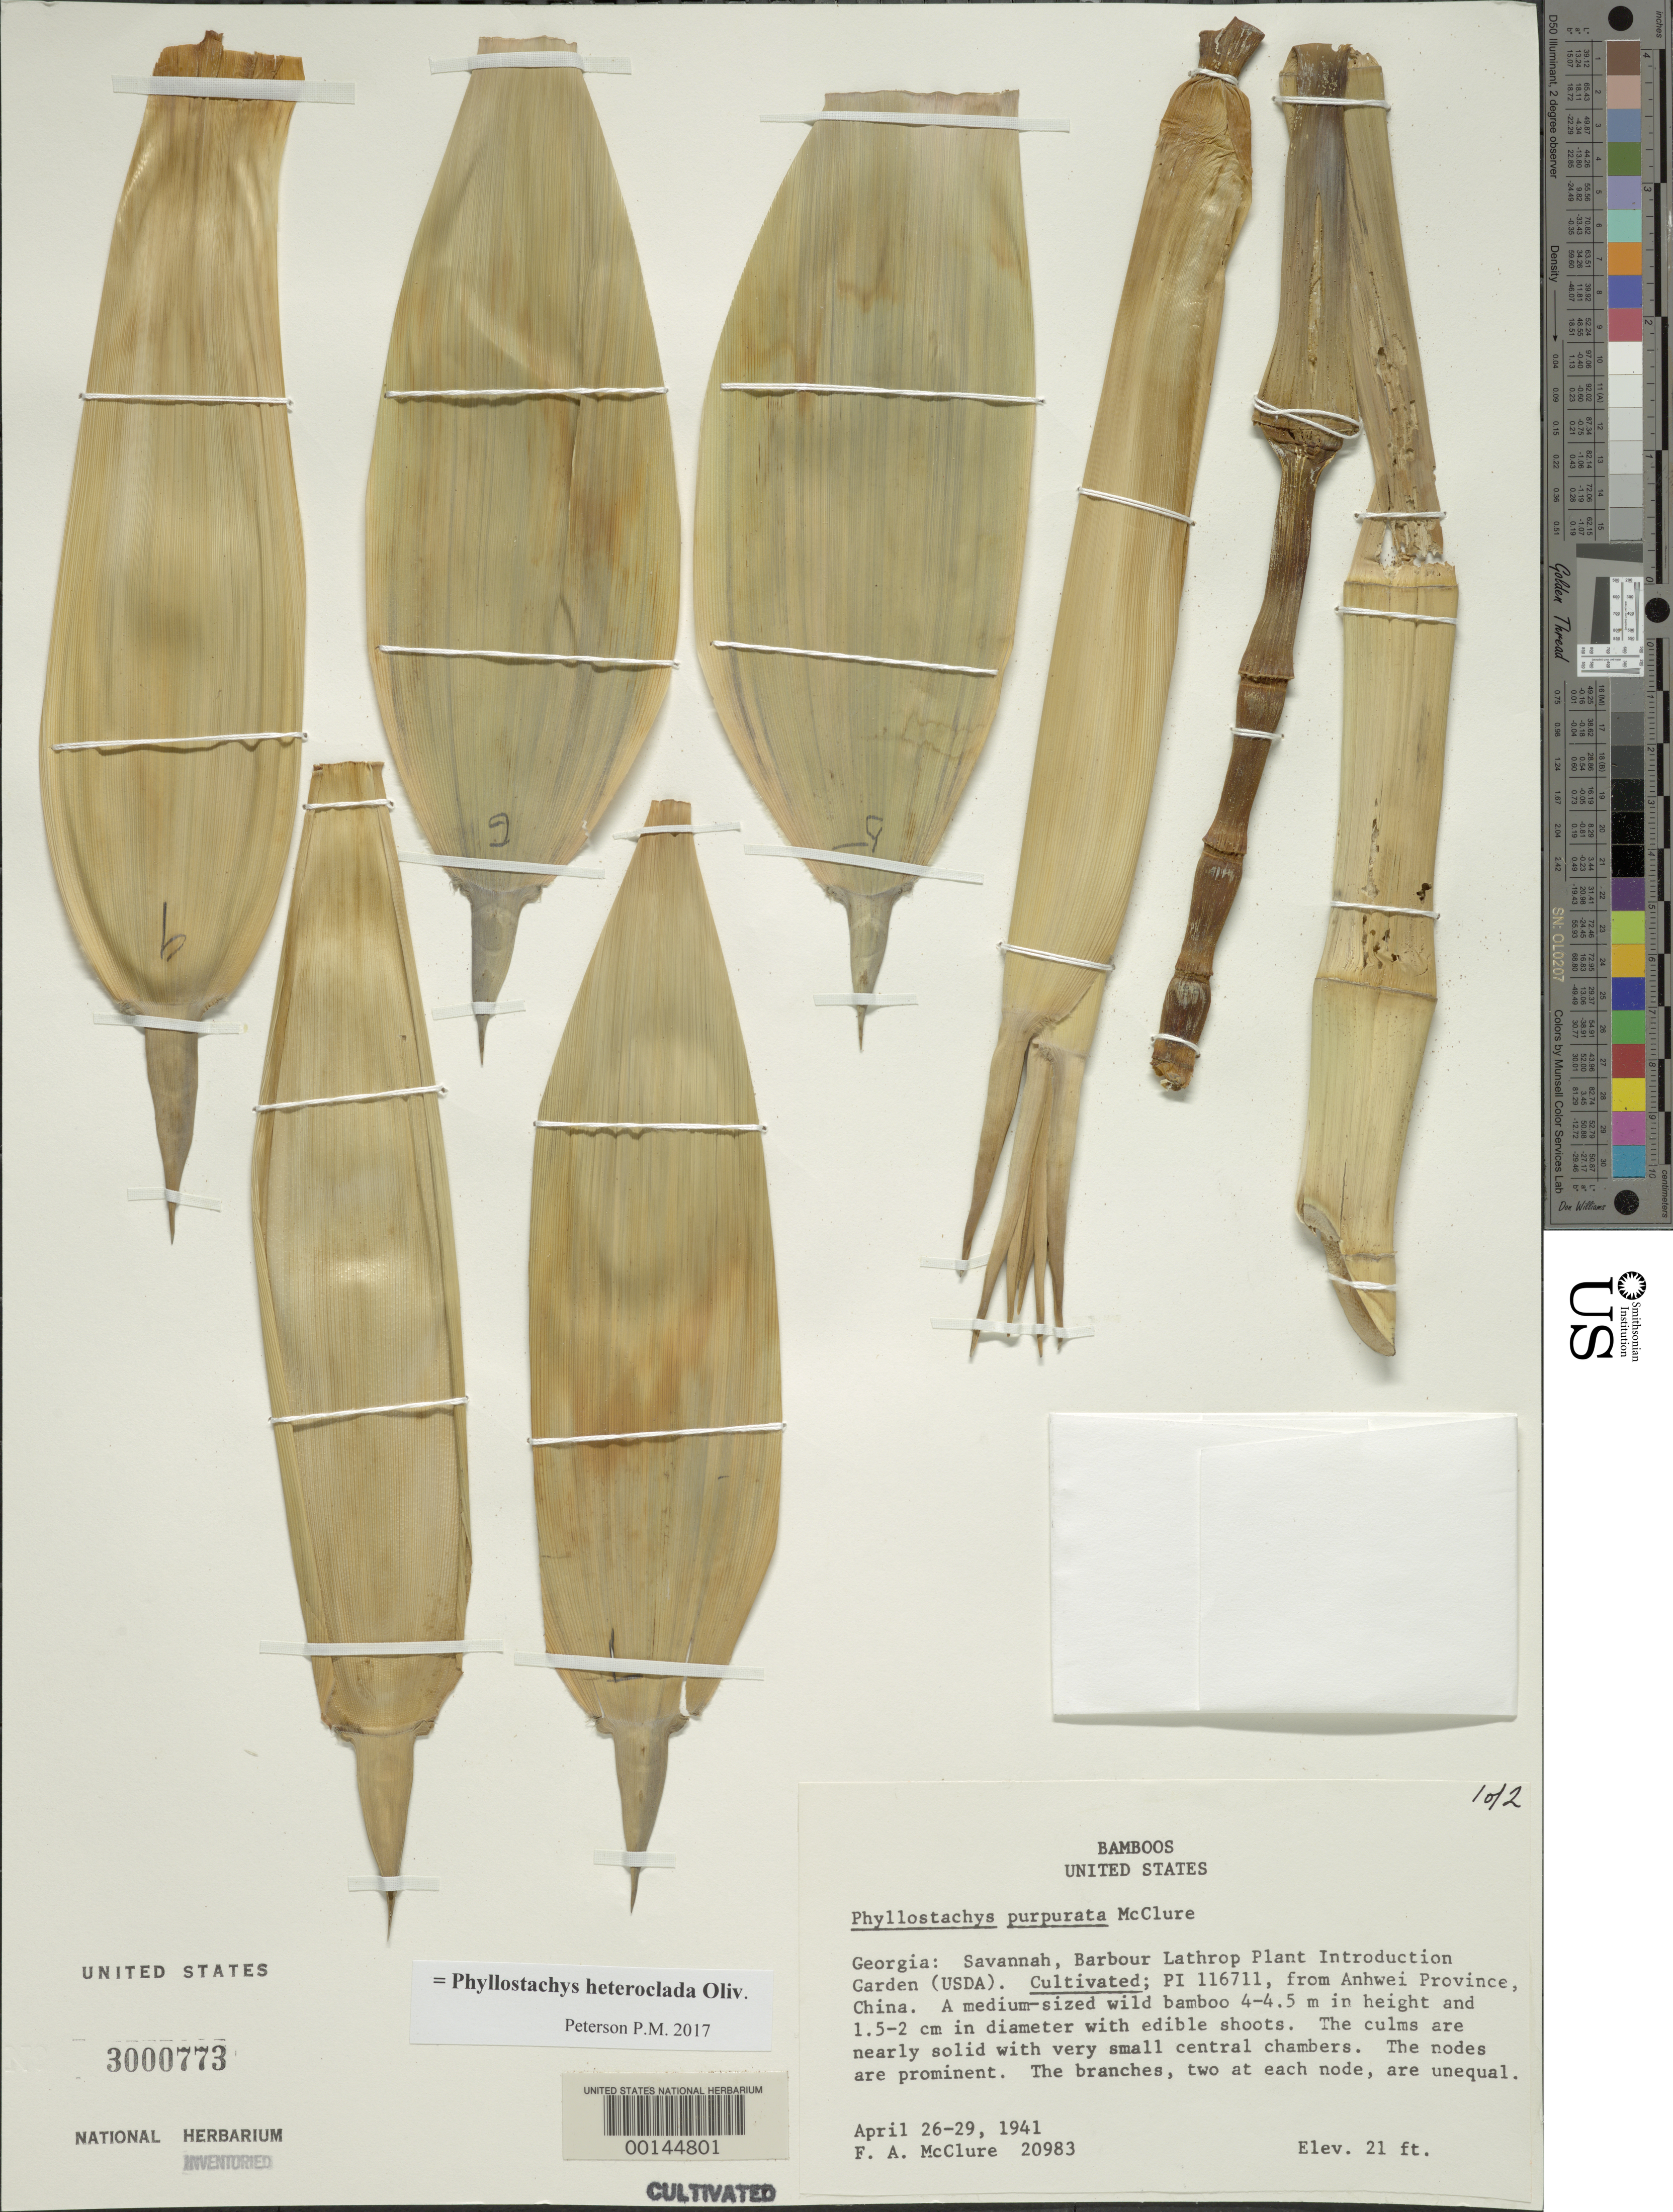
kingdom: Plantae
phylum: Tracheophyta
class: Liliopsida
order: Poales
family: Poaceae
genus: Phyllostachys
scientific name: Phyllostachys heteroclada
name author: Oliv.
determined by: Poaceae Reorganization Project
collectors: F. A. McClure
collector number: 20983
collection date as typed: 26 Apr 1941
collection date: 1941-04-26/1941-04-29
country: United States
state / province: Georgia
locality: Savannah, barbour lathrop p.i. garden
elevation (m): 6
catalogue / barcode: US 3000773